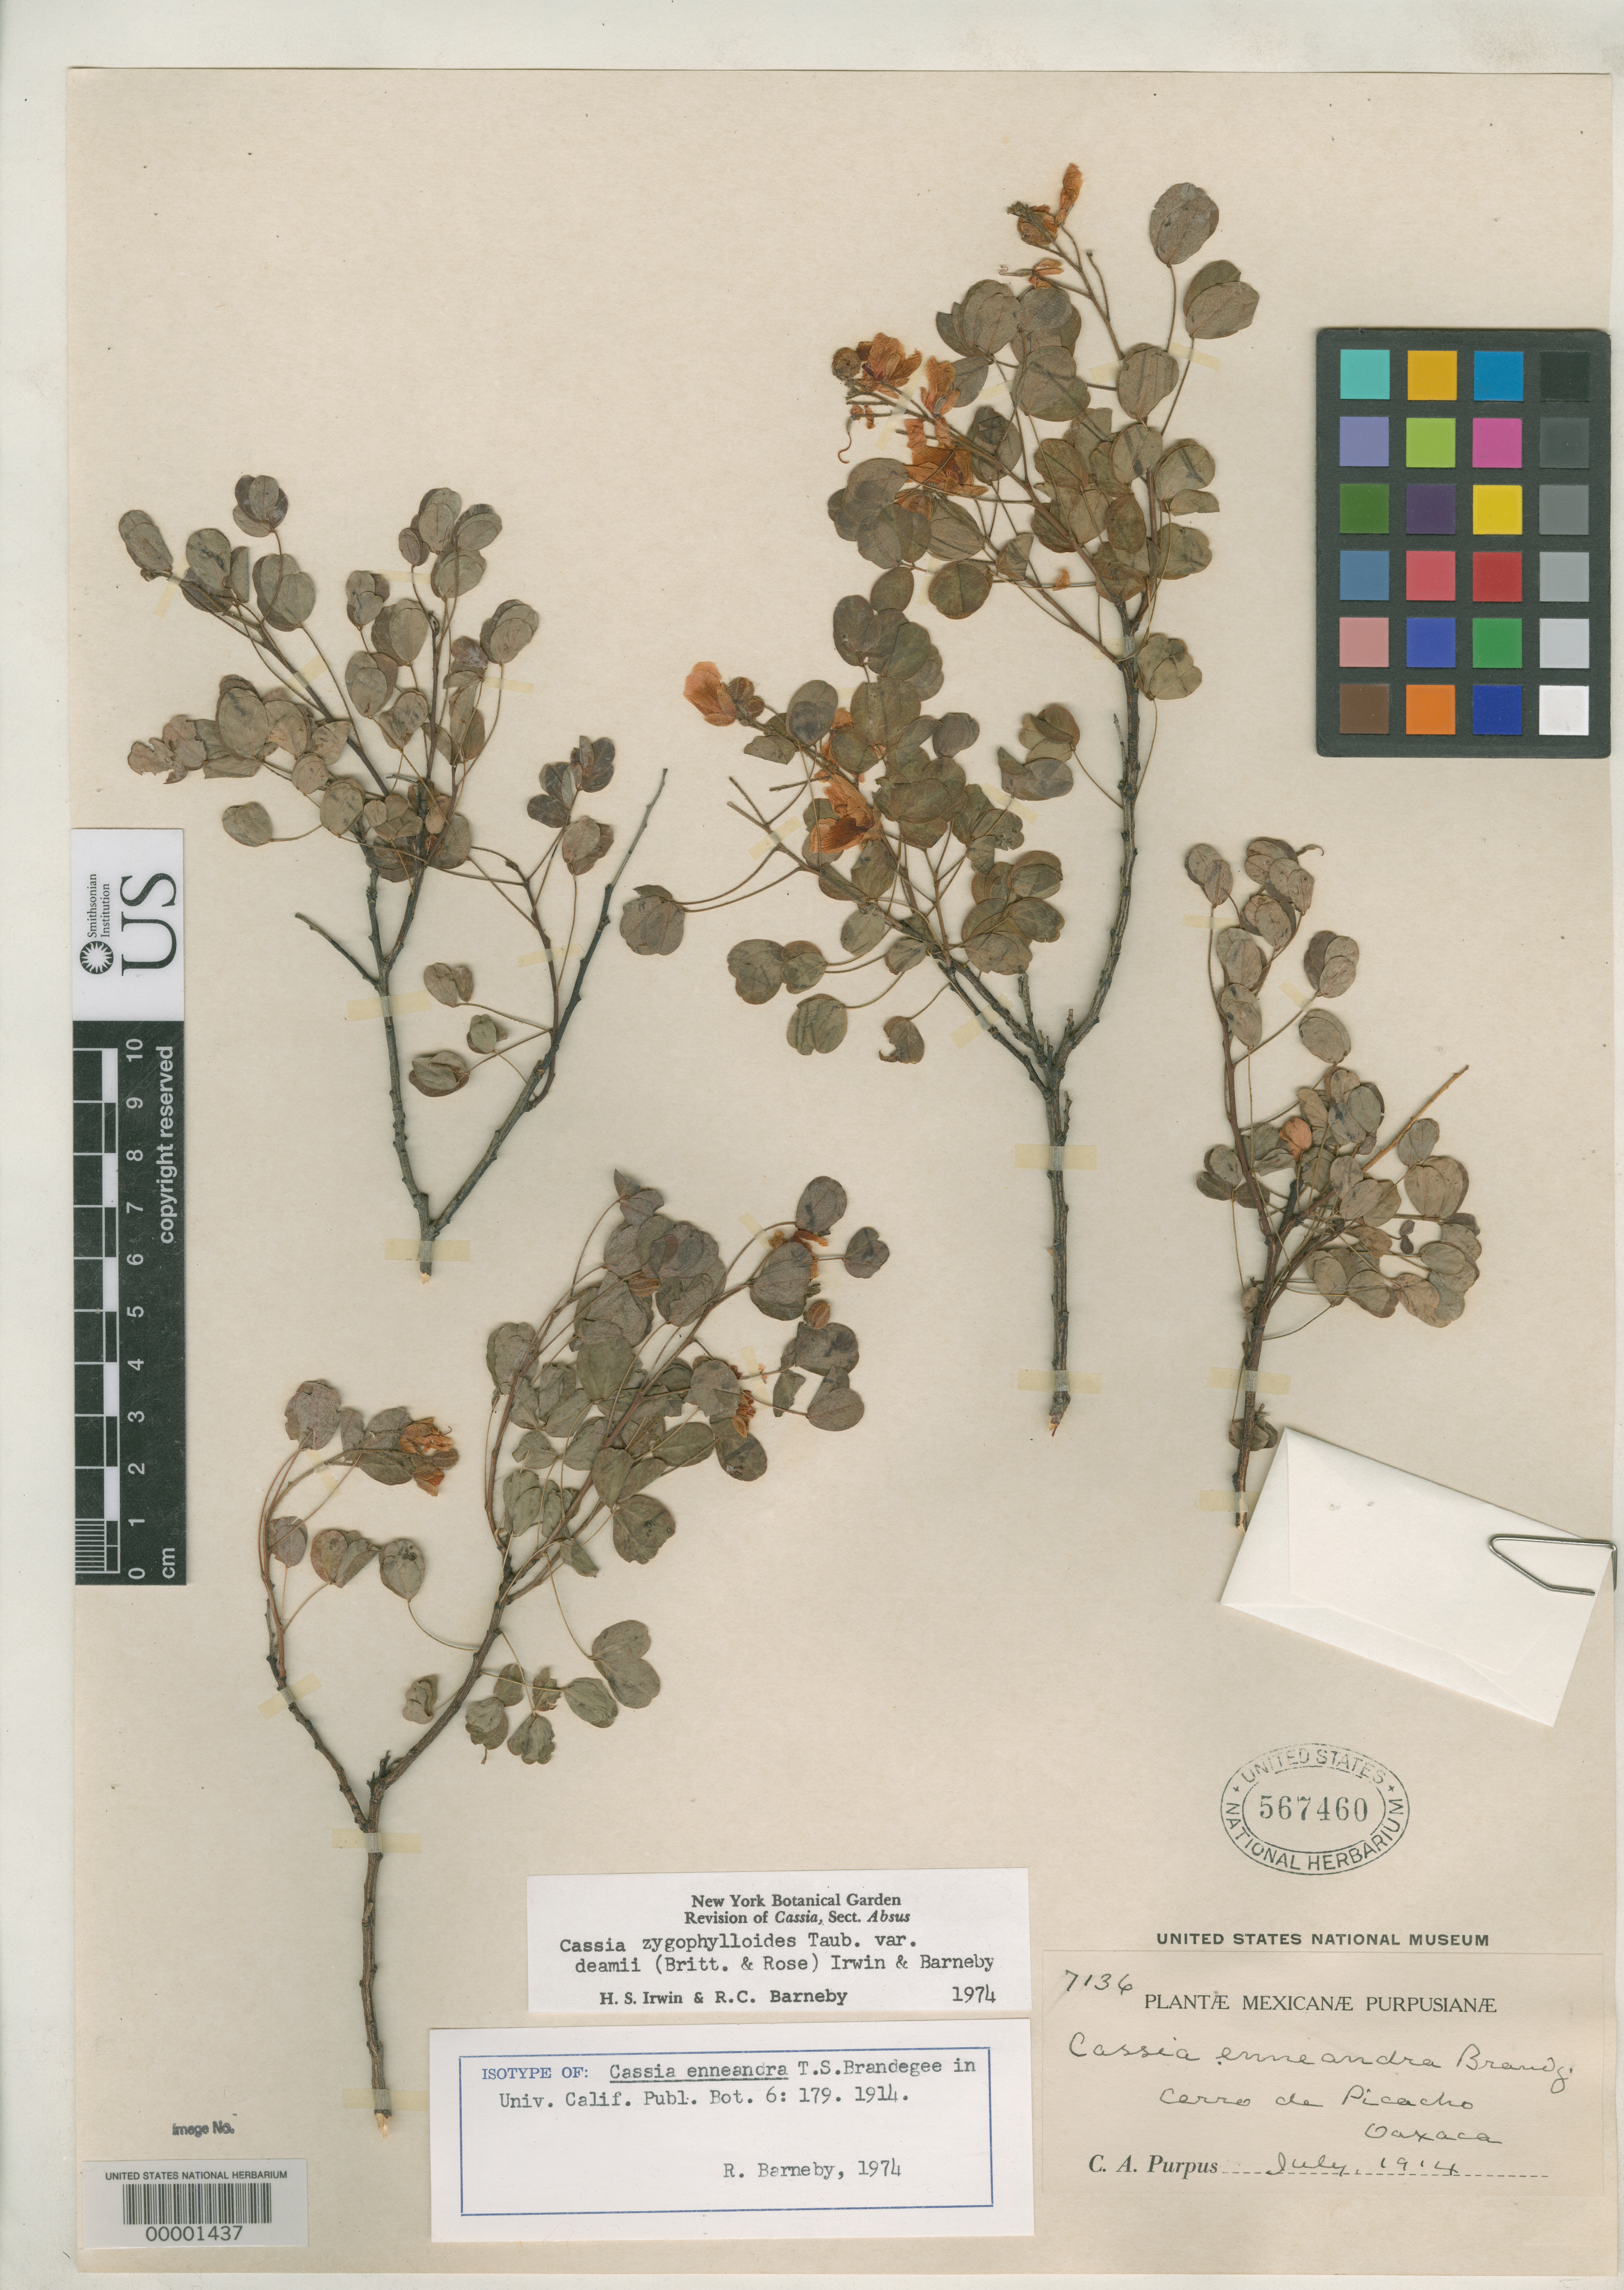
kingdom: Plantae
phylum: Tracheophyta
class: Magnoliopsida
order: Fabales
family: Fabaceae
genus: Cassia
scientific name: Cassia enneandra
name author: Brandegee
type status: Isotype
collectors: C. A. Purpus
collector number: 7136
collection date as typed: Jul 1914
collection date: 1914-07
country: Mexico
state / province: Oaxaca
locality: Cerro de Picacho.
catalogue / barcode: US 567460